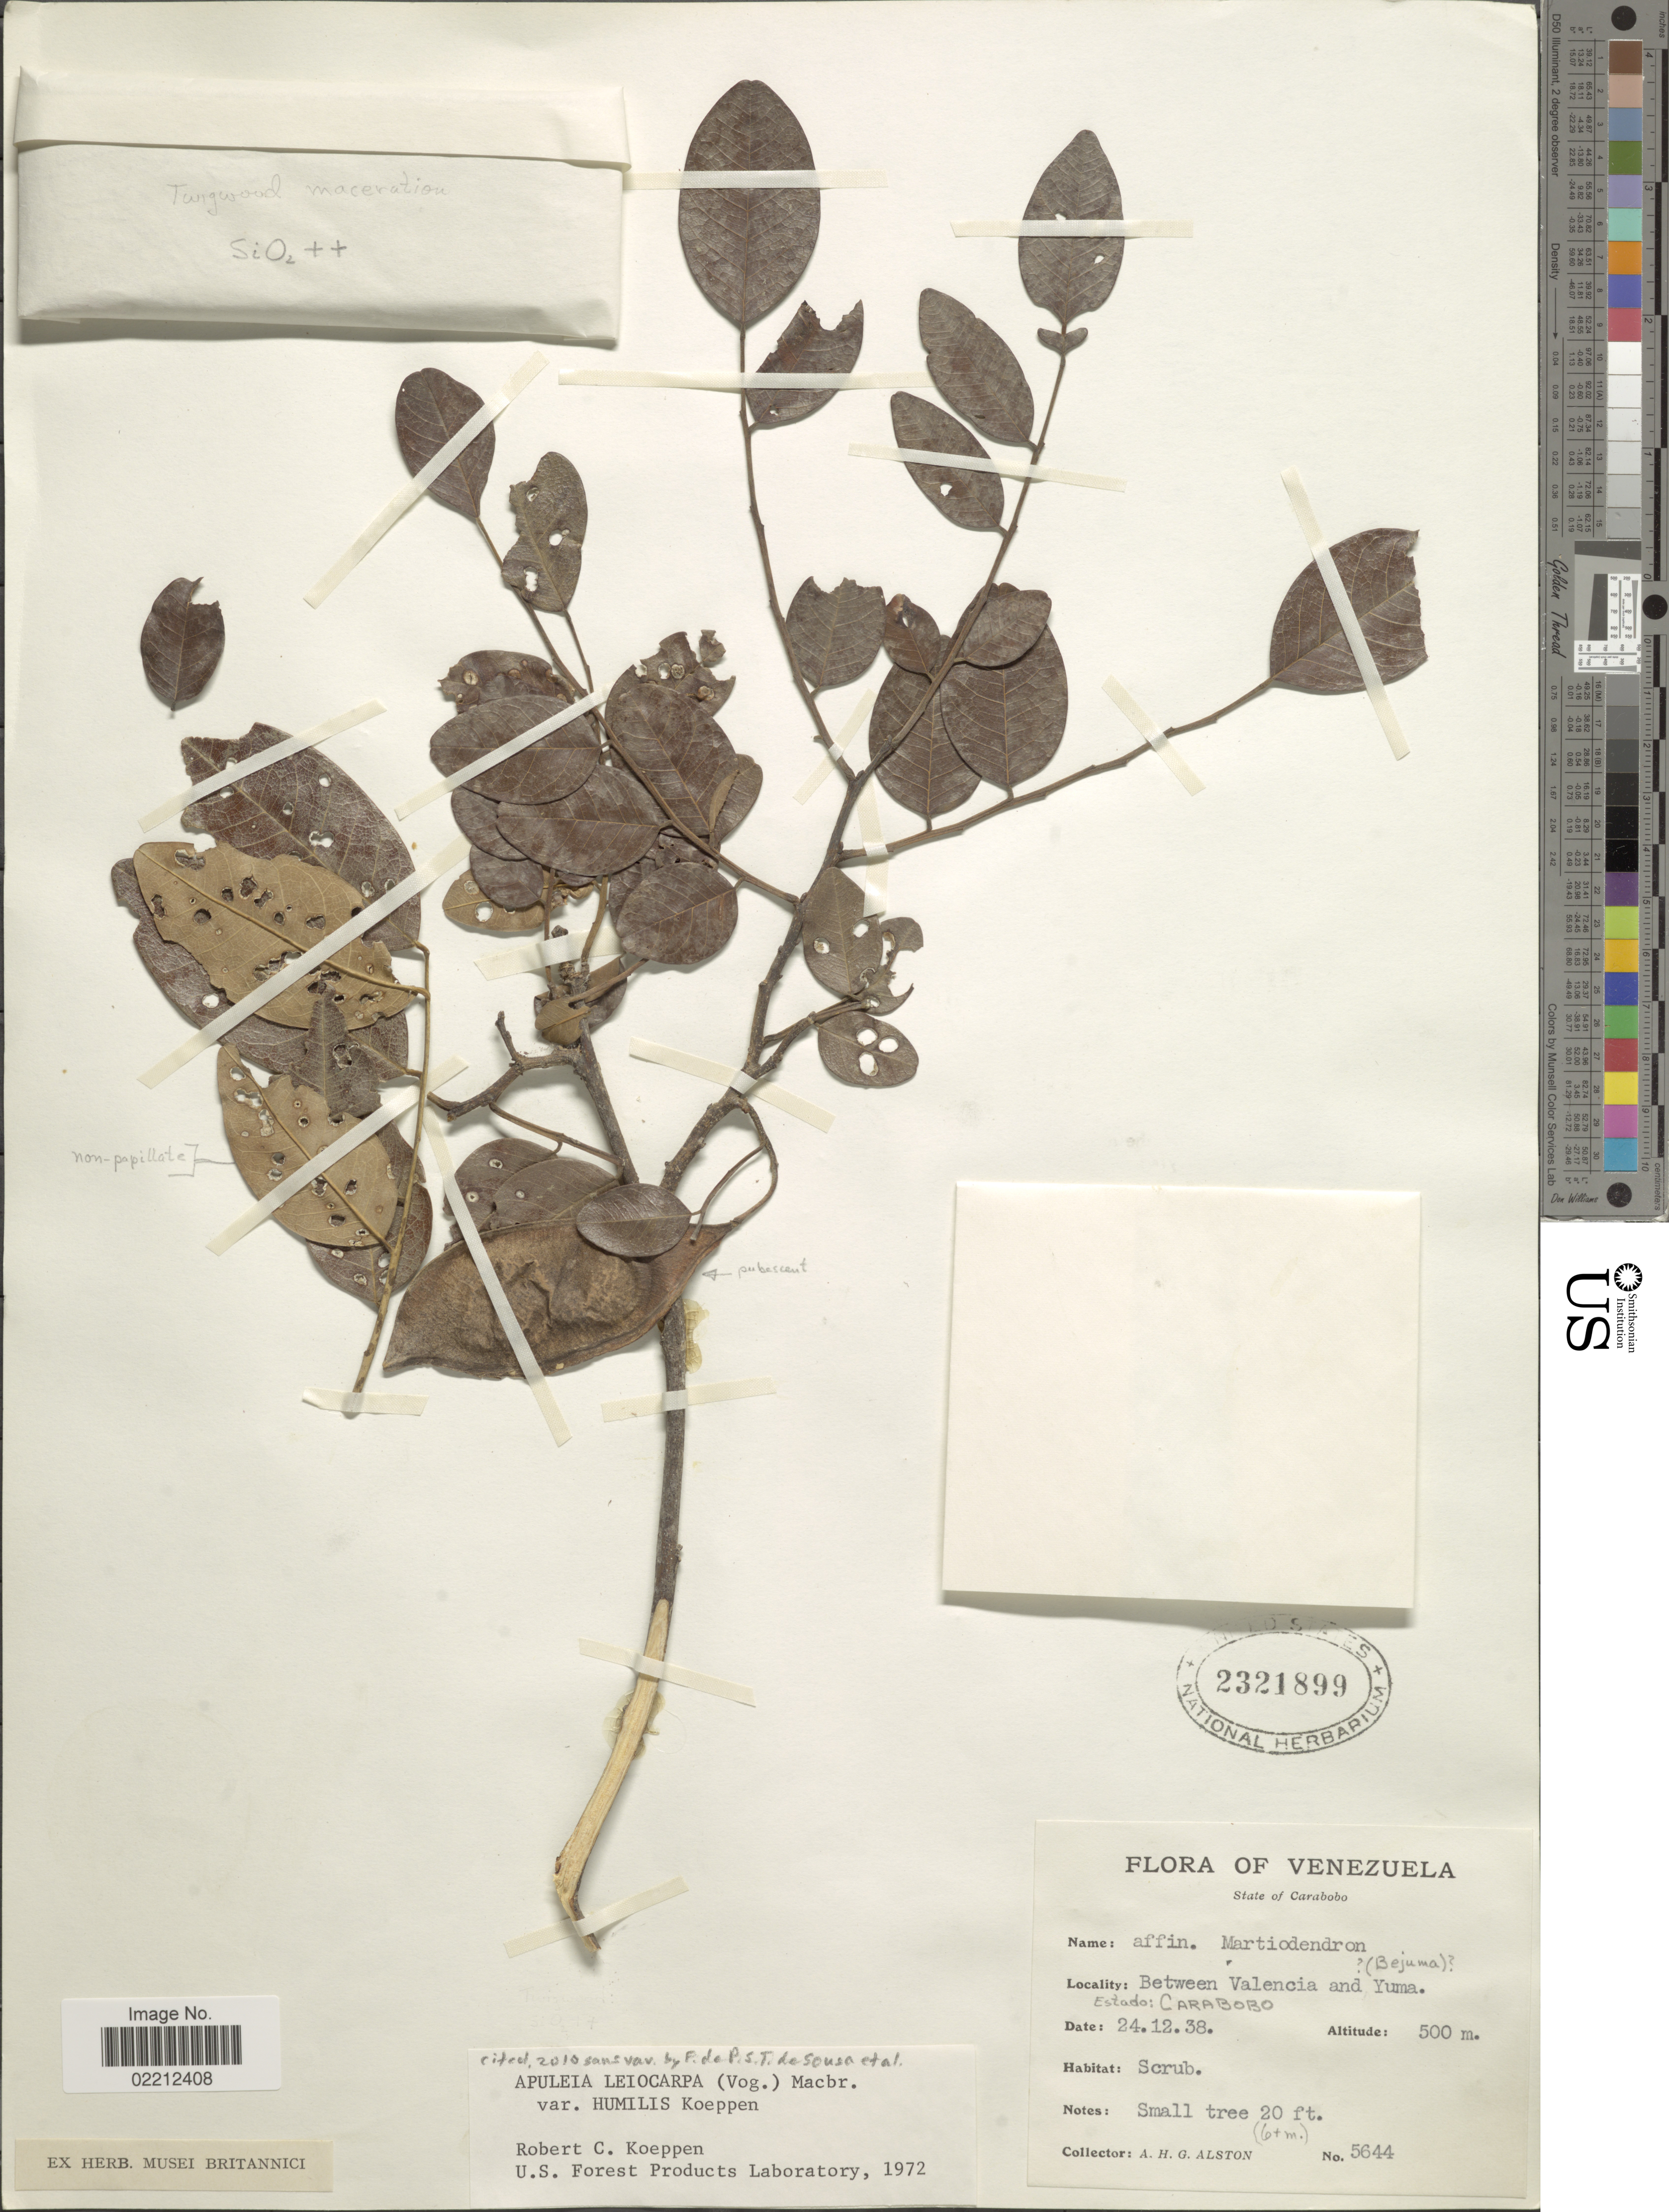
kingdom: Plantae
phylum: Tracheophyta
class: Magnoliopsida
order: Fabales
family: Fabaceae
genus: Apuleia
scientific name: Apuleia leiocarpa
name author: (Vogel) J.F. Macbr.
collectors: A. H. Alston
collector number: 5644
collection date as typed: Transcribed d/m/y: 24/12/38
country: Venezuela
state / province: Carabobo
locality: Between Valencia and Yuma. Estado: Carabobo.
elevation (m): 500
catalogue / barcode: US 2321899